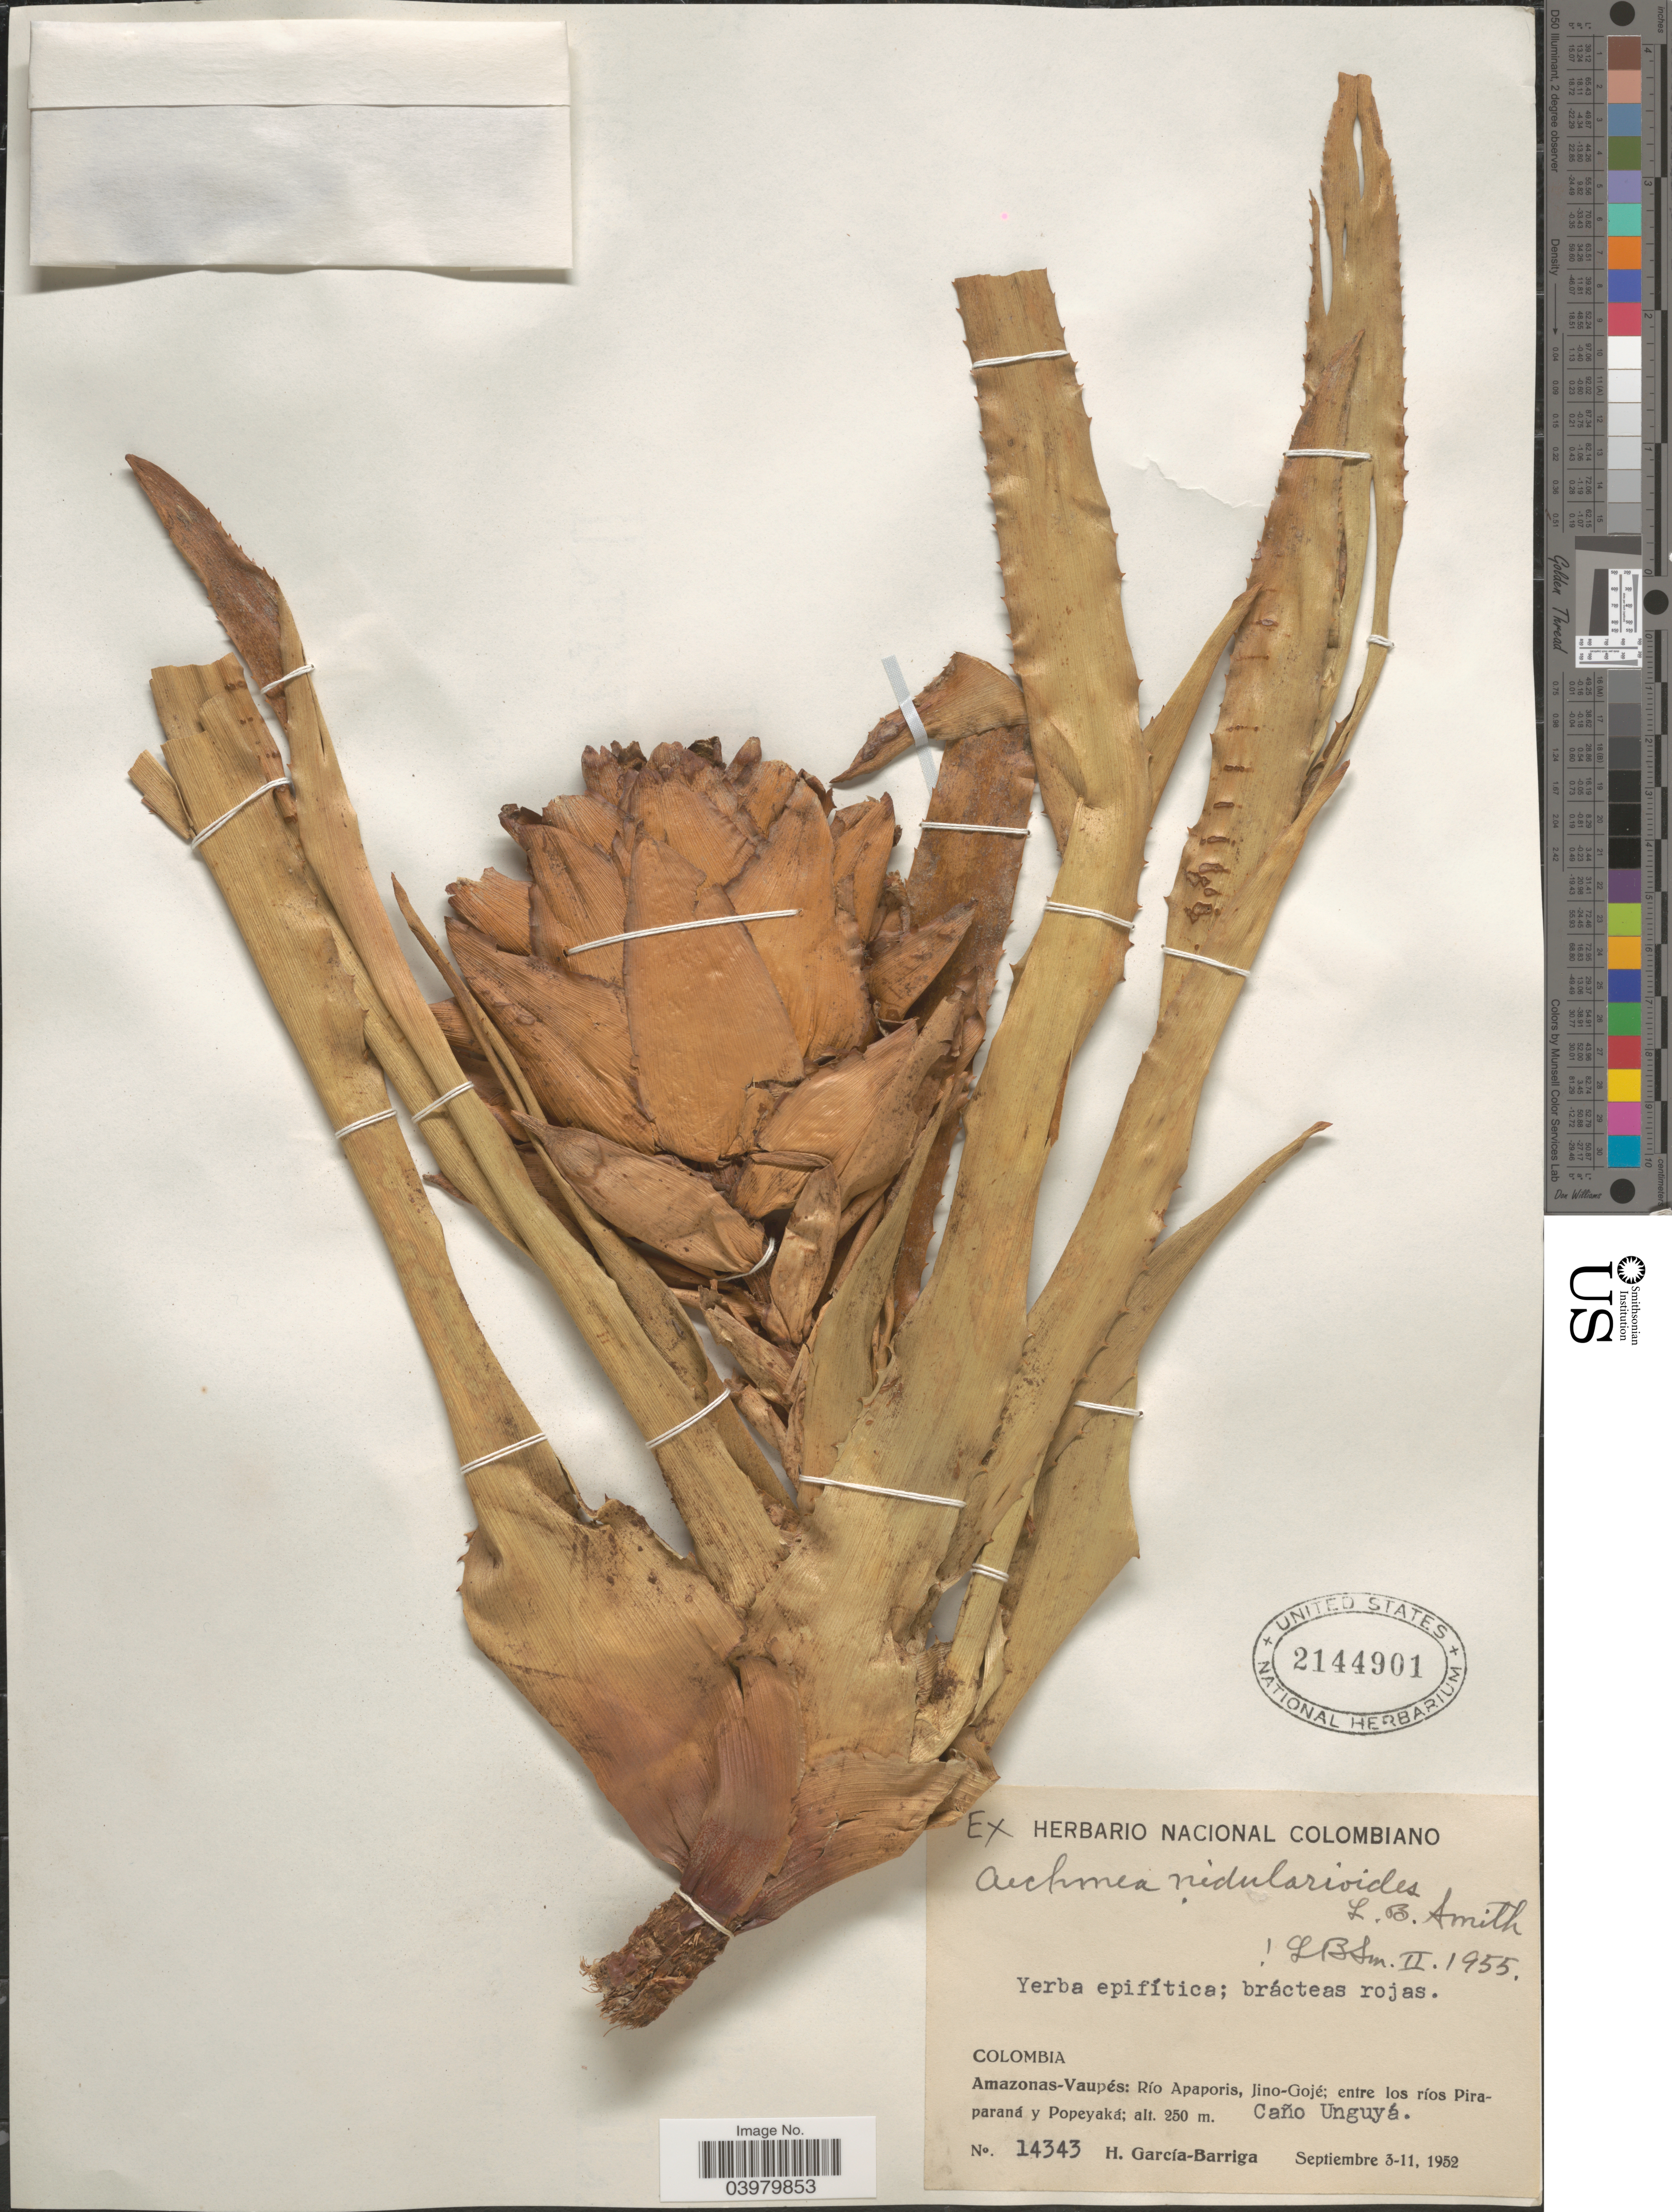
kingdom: Plantae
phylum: Tracheophyta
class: Liliopsida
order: Poales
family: Bromeliaceae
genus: Aechmea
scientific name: Aechmea nidularioides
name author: L.B. Sm.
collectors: H. García Barriga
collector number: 14343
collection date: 1952-09-03/1952-09-11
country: Colombia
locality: Amazonas-Vaupés: Río Apaporis, Jino-Gojé; entre los ríos Piraparaná y Popeyaká. Caño Unguyá.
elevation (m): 250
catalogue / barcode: US 2144901